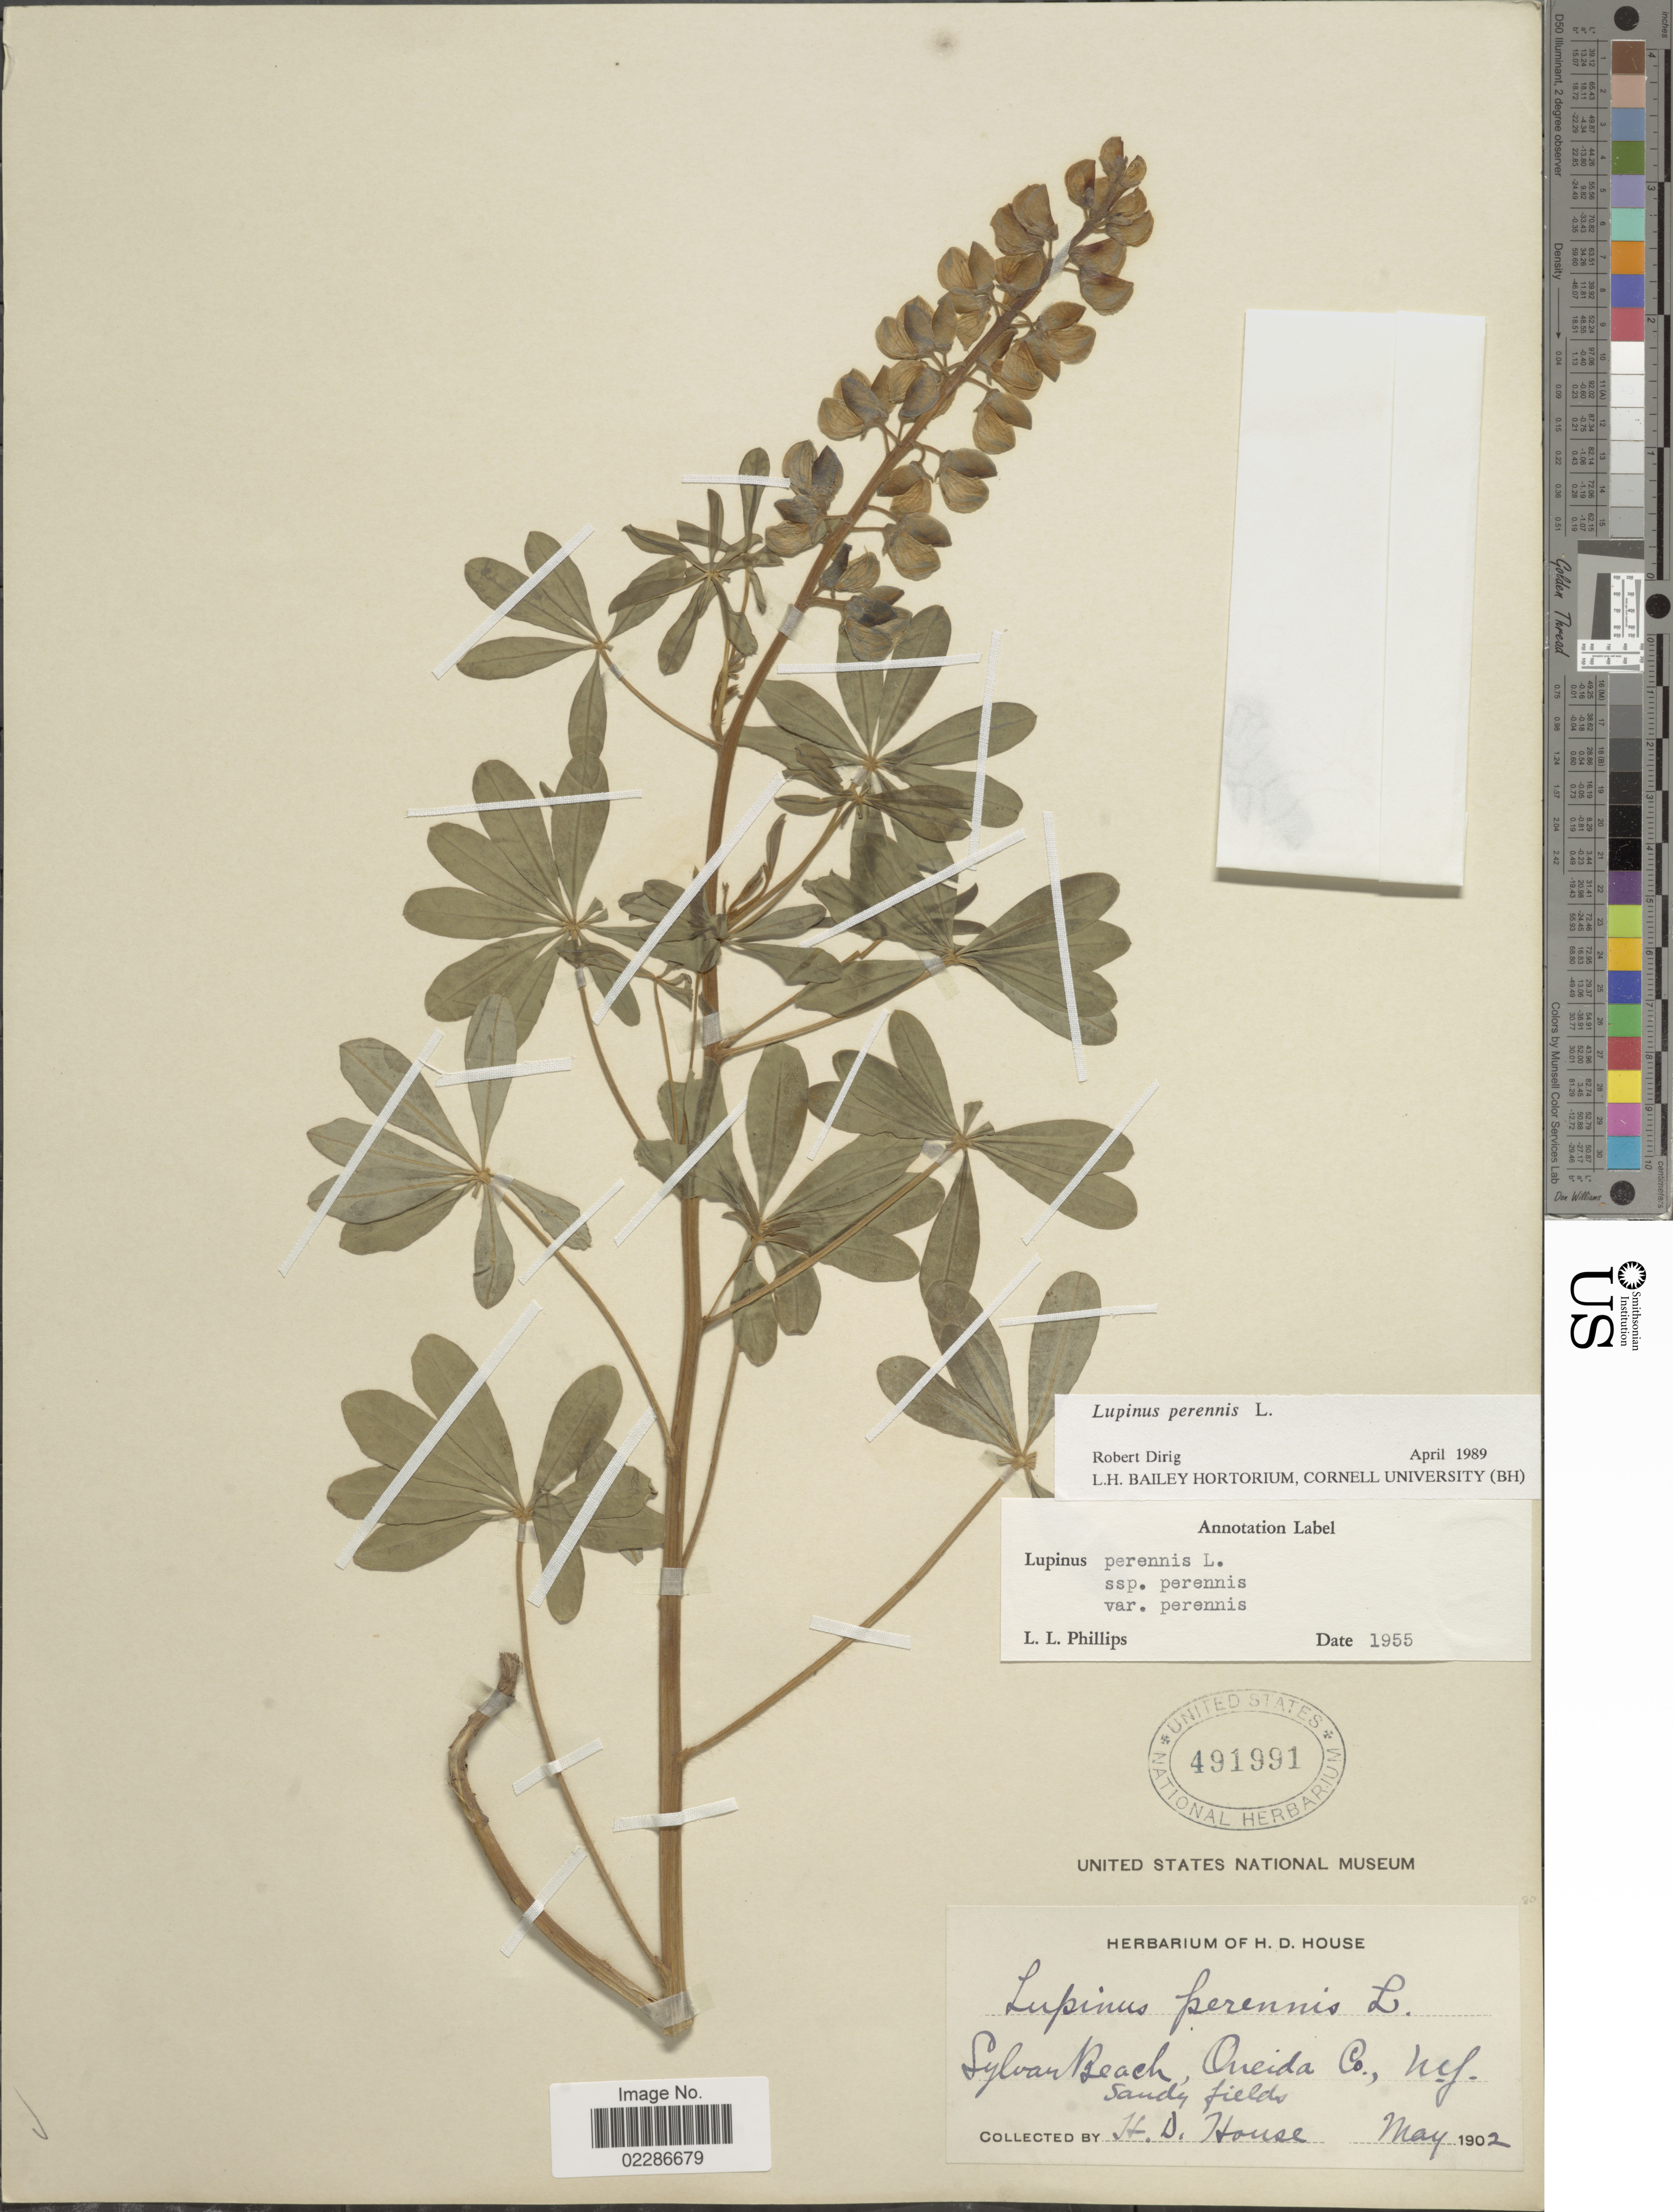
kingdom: Plantae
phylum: Tracheophyta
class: Magnoliopsida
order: Fabales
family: Fabaceae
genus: Lupinus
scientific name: Lupinus perennis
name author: L.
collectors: H. D. House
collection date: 1902-05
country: United States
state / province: New York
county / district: Oneida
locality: Sylvar Beach, Oneida Co, Sandy fields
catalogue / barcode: US 491991